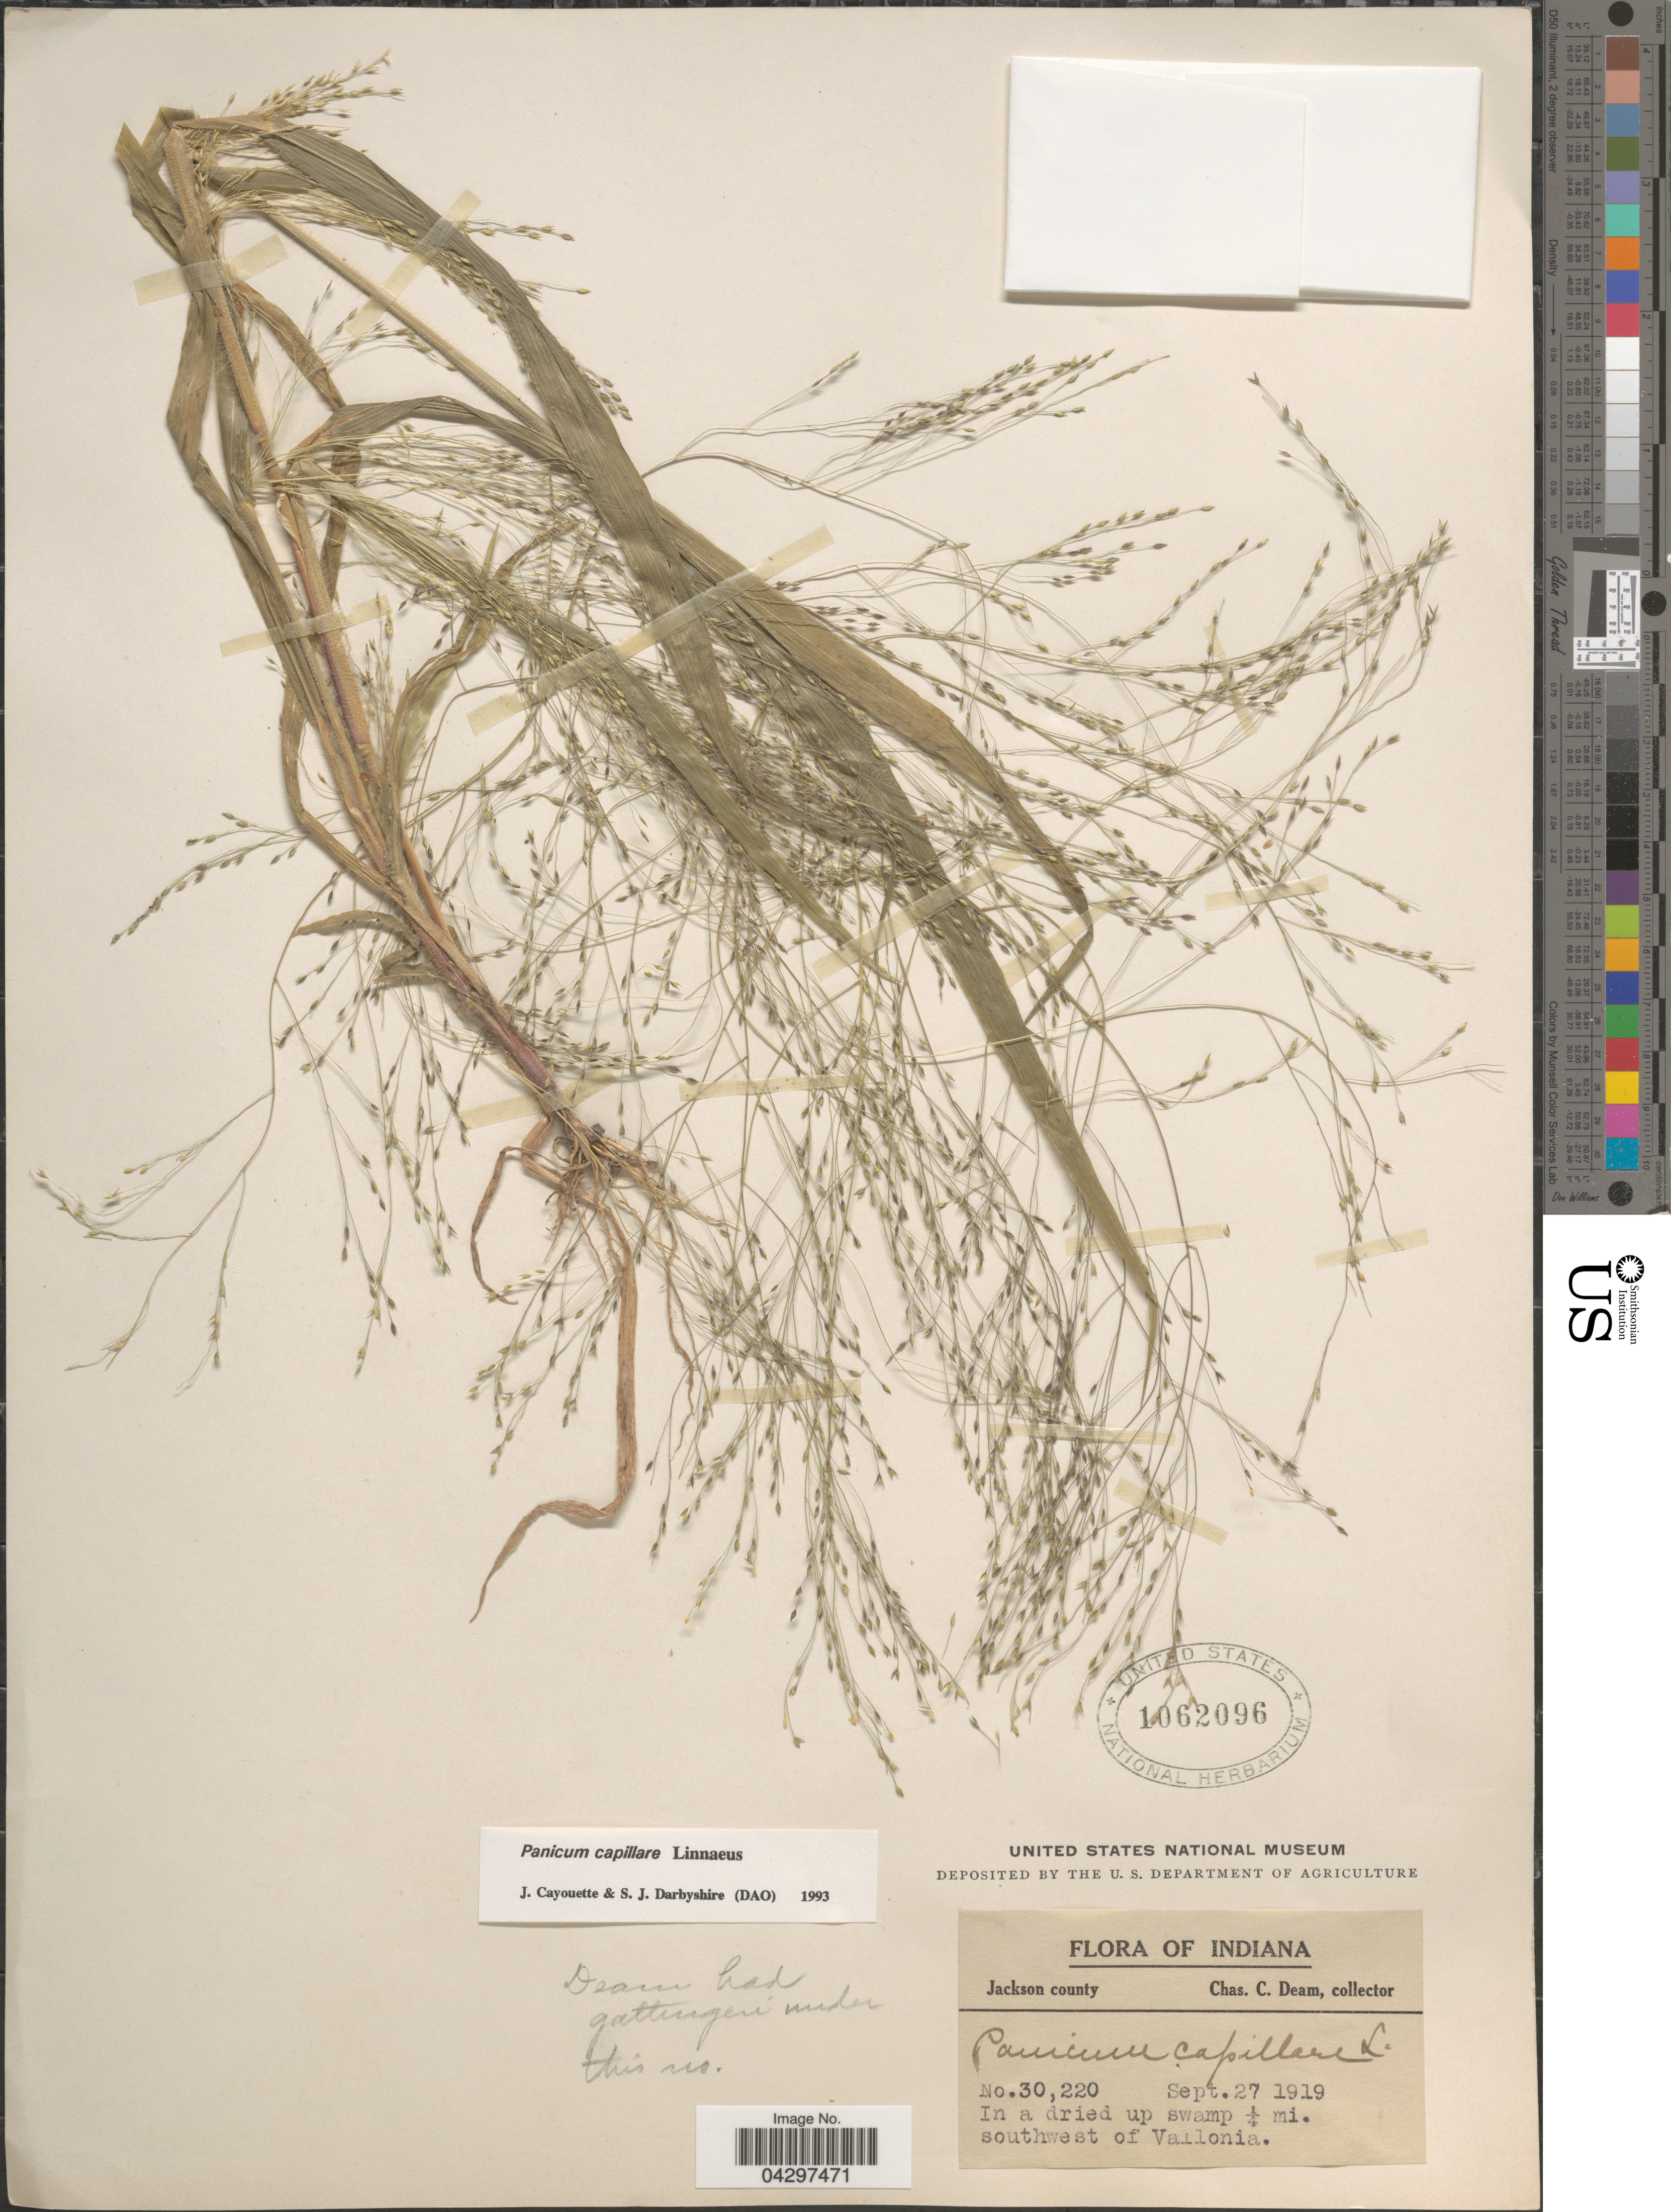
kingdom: Plantae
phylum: Tracheophyta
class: Liliopsida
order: Poales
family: Poaceae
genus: Panicum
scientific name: Panicum capillare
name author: L.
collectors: C. C. Deam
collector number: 30220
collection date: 1919-09-27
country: United States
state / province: Indiana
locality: Jackson county. In a dried up swamp ¼ mi. southwest of Vallonia.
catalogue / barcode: US 1062096